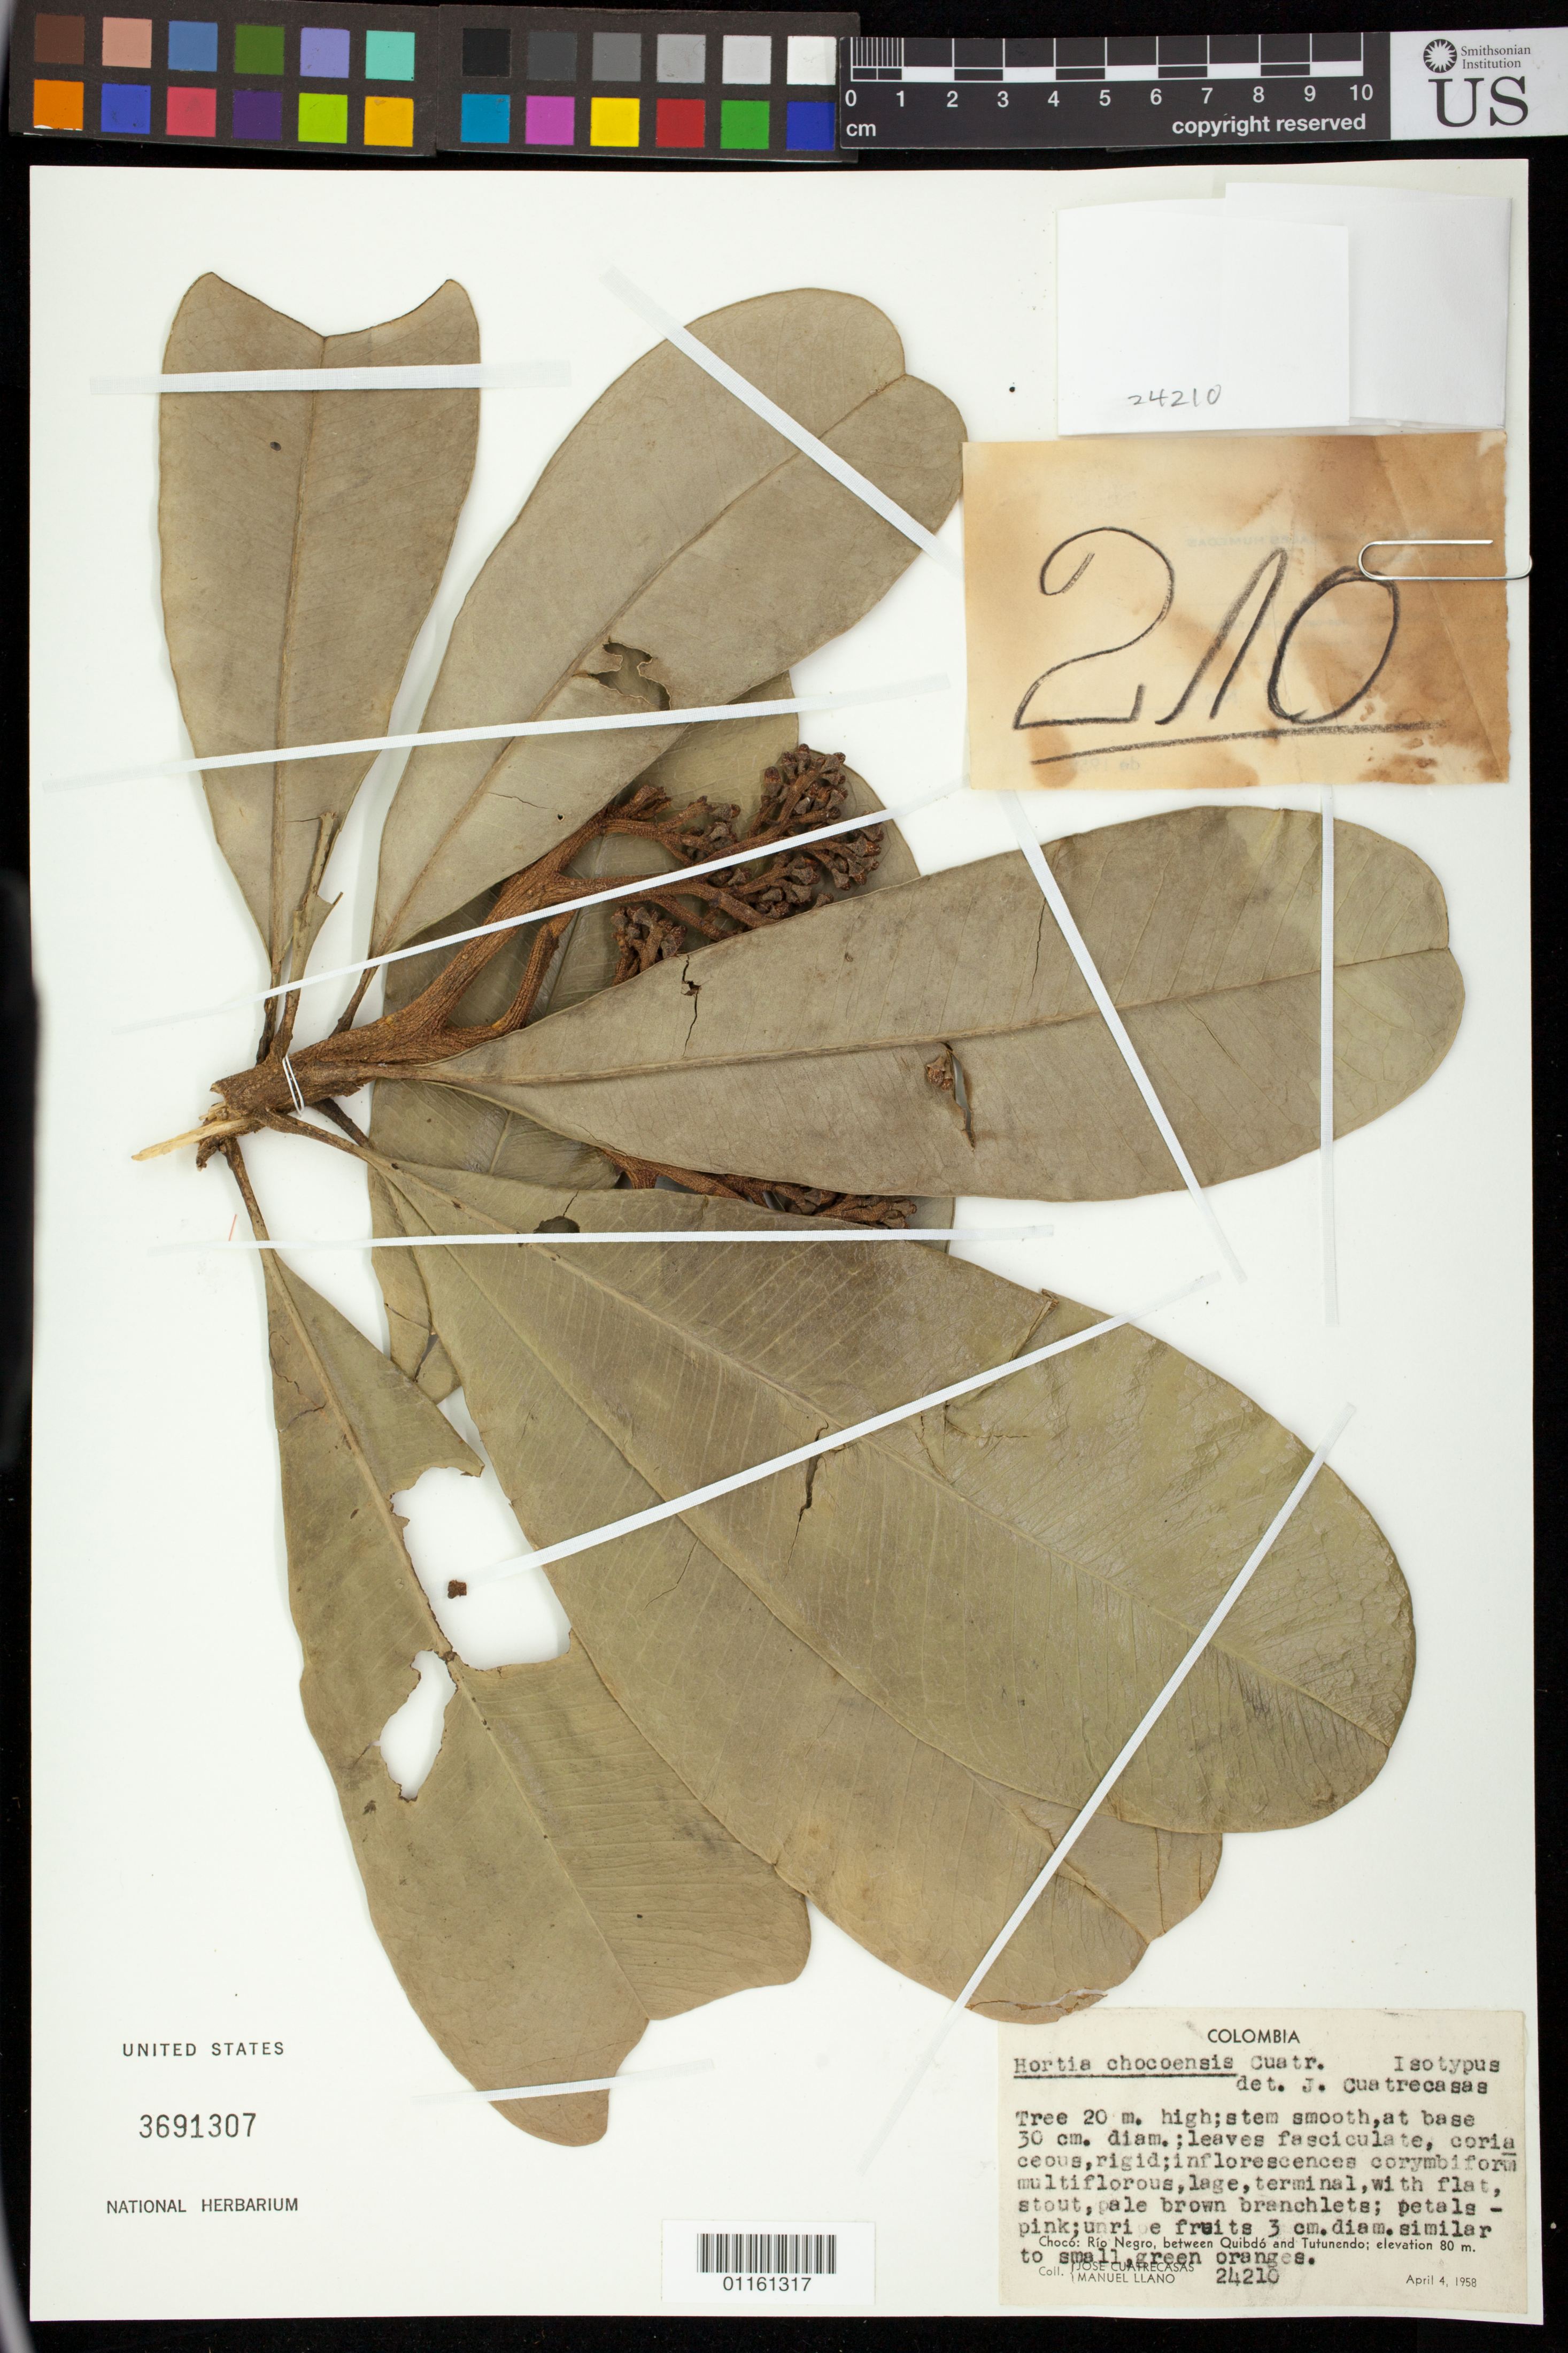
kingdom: Plantae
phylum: Tracheophyta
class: Magnoliopsida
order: Sapindales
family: Rutaceae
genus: Hortia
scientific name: Hortia chocoensis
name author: Cuatrec.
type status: Isotype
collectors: J. Cuatrecasas & M. Llano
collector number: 24210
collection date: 1958-04-04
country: Colombia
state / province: Chocó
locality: Rio Negro, between Quibdo and Tutunedo.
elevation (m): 80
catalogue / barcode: US 3691307